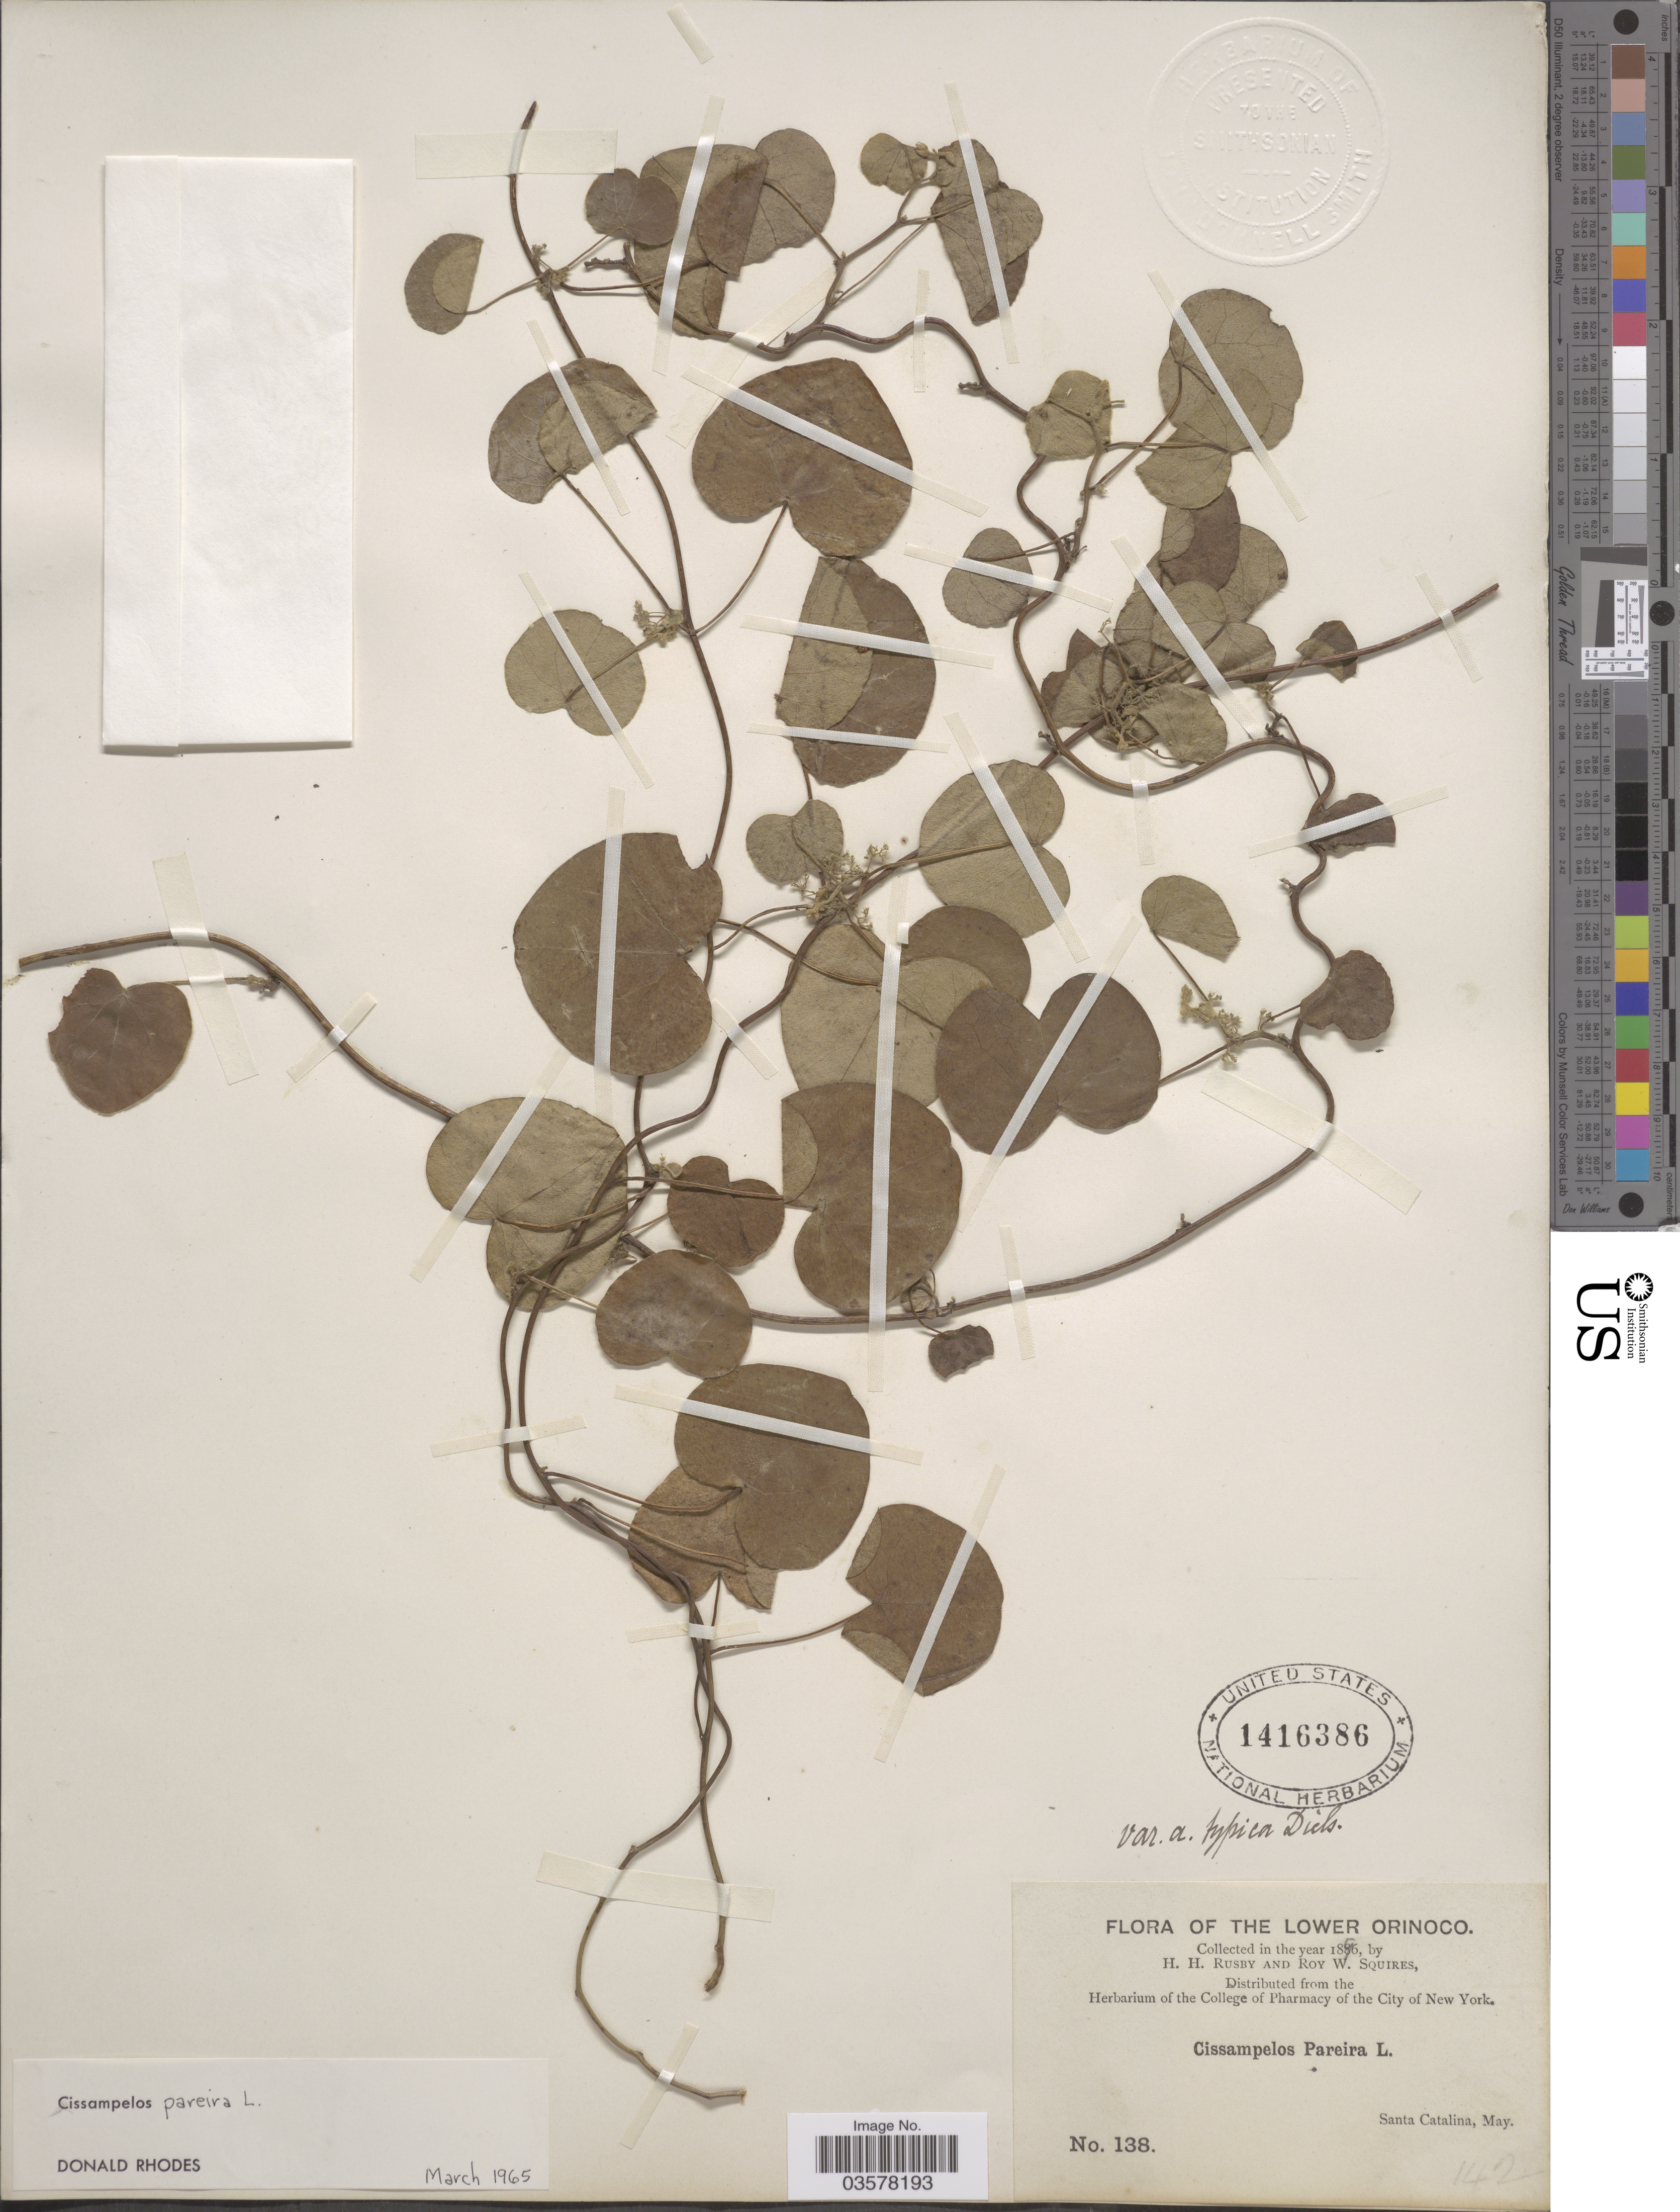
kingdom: Plantae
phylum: Tracheophyta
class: Magnoliopsida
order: Ranunculales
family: Menispermaceae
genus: Cissampelos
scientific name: Cissampelos pareira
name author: L.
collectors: H. H. Rusby & R. Squires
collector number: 138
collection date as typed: May 1896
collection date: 1896-05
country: Venezuela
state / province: Delta Amacuro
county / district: Tucupita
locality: Lower Orinoco, Santa Catalina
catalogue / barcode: US 1416386